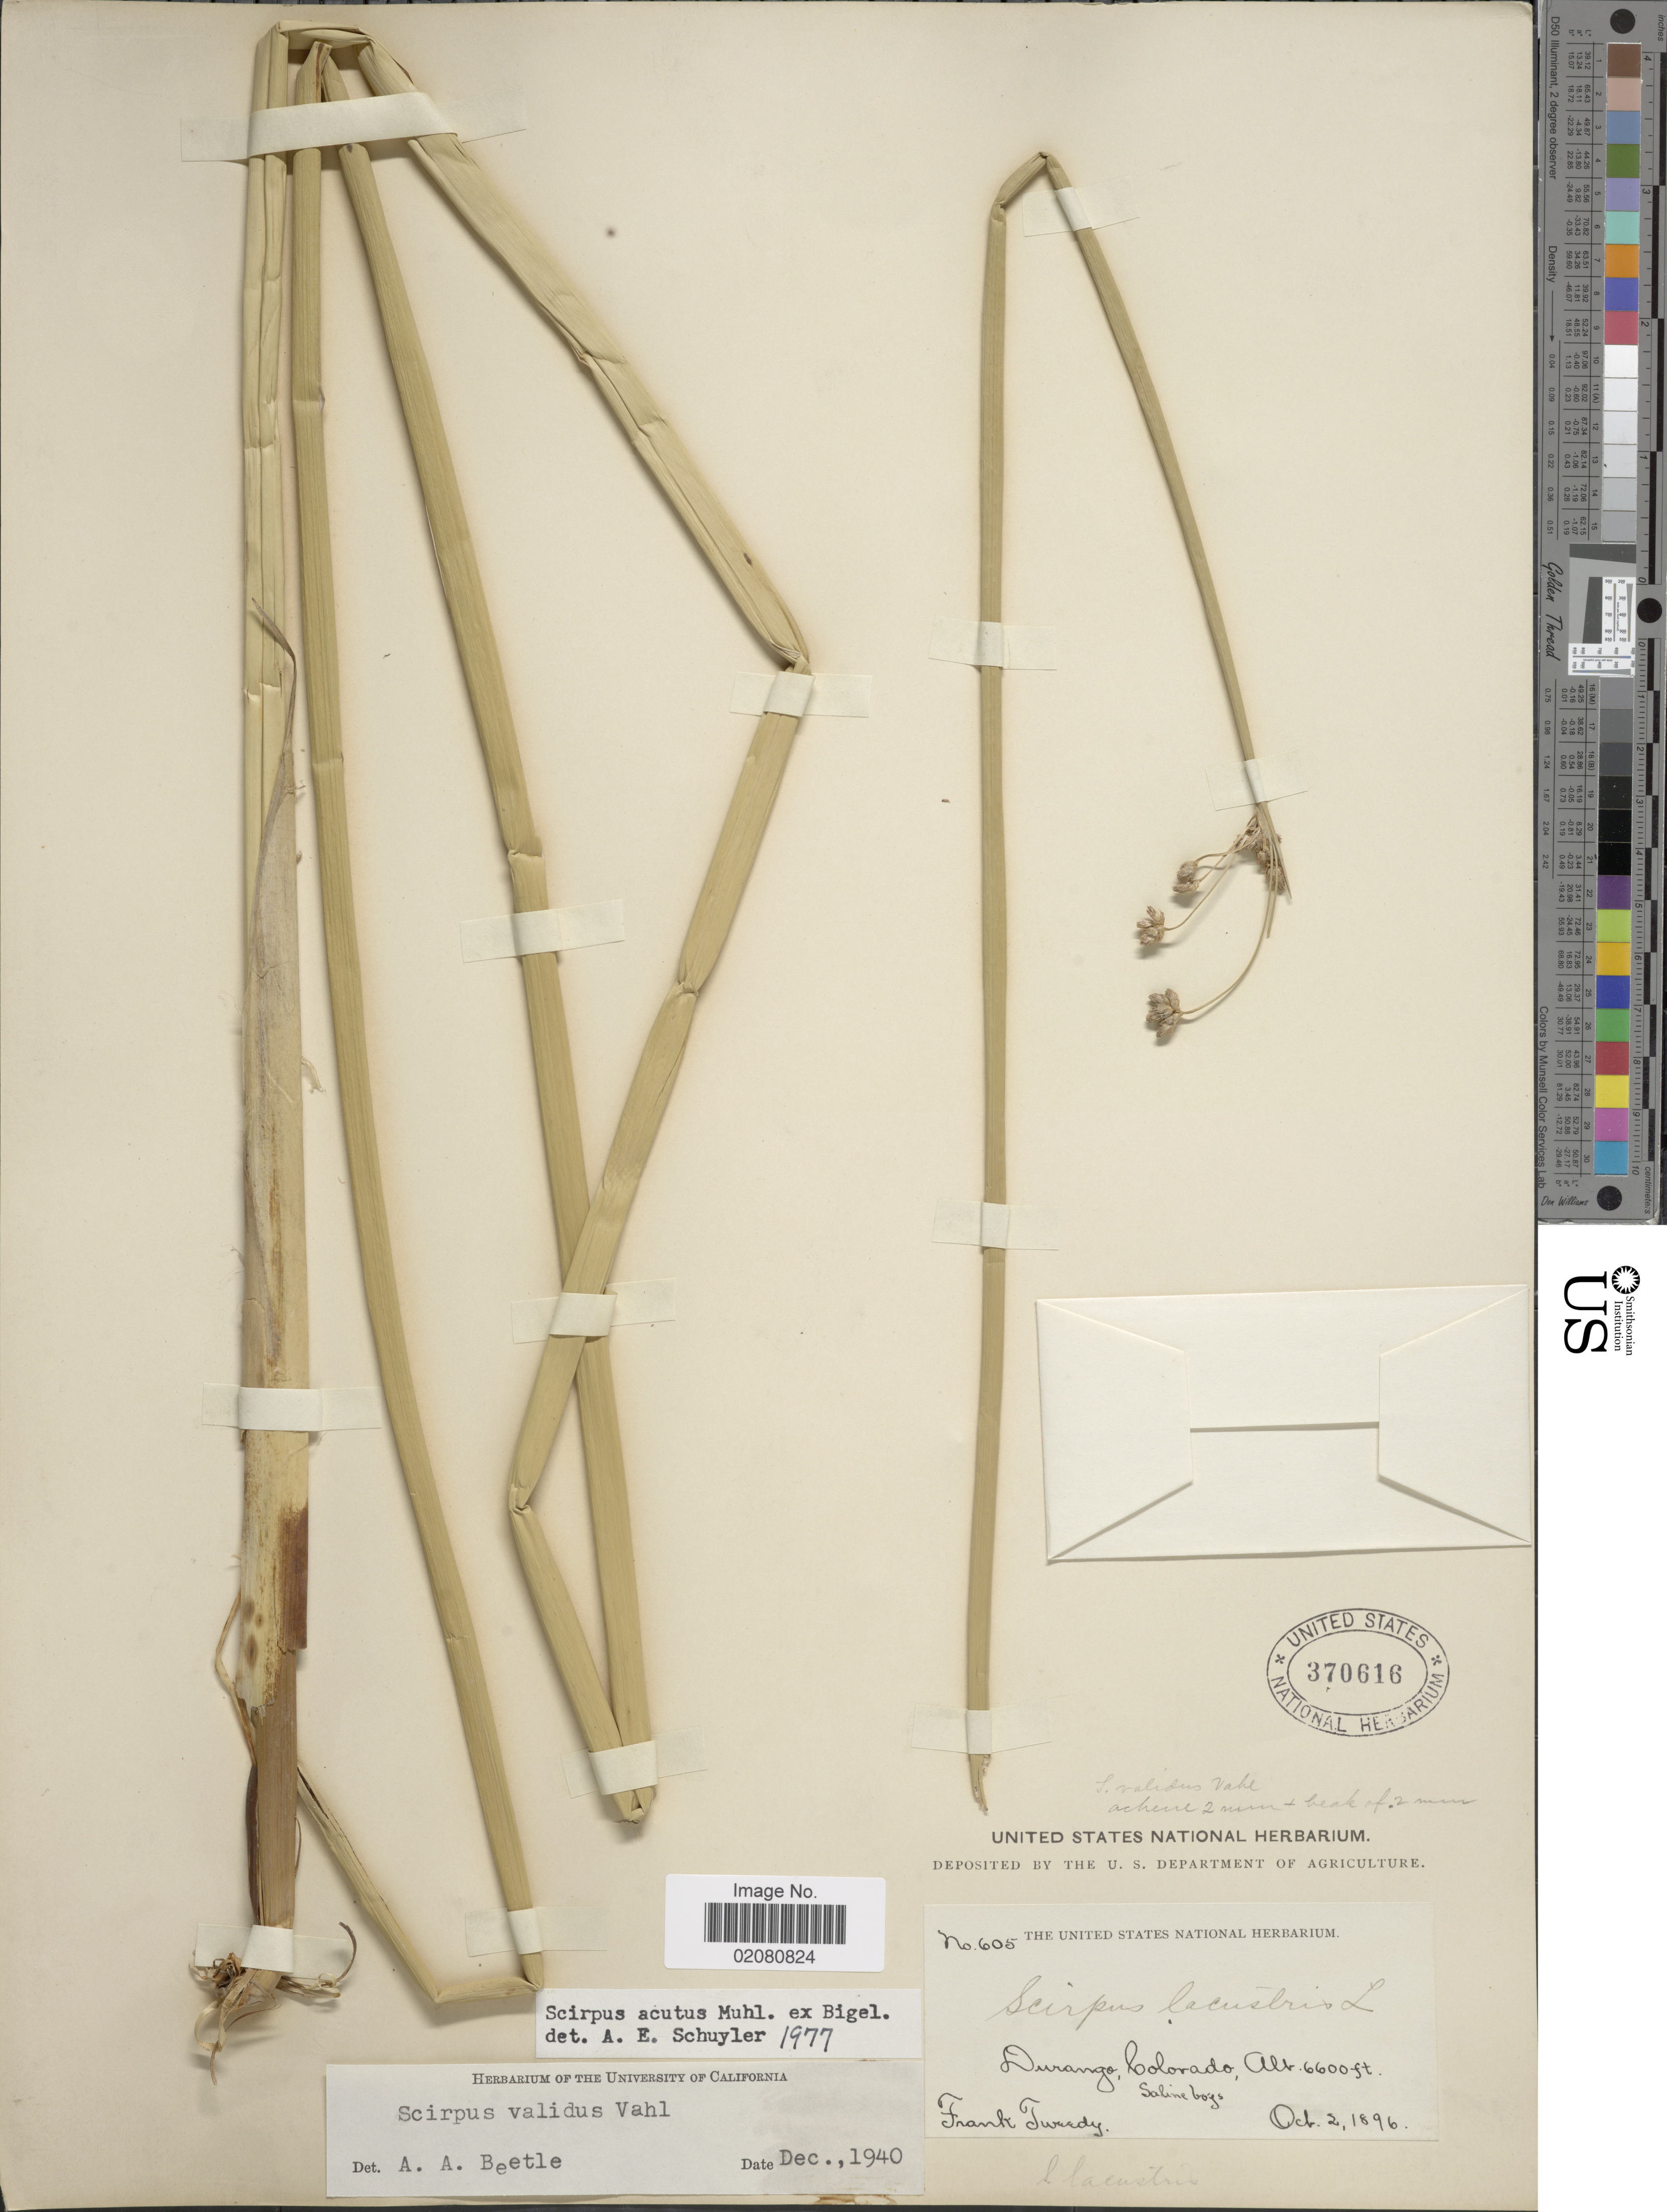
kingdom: Plantae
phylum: Tracheophyta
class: Liliopsida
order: Poales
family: Cyperaceae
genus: Schoenoplectus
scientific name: Schoenoplectus acutus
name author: (Muhl. ex Bigelow) Á. Löve & D. Löve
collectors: F. Tweedy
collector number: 605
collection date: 1896-10-02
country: United States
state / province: Colorado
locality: Durango, Colorado. Saline bogs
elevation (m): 2012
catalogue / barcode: US 370616